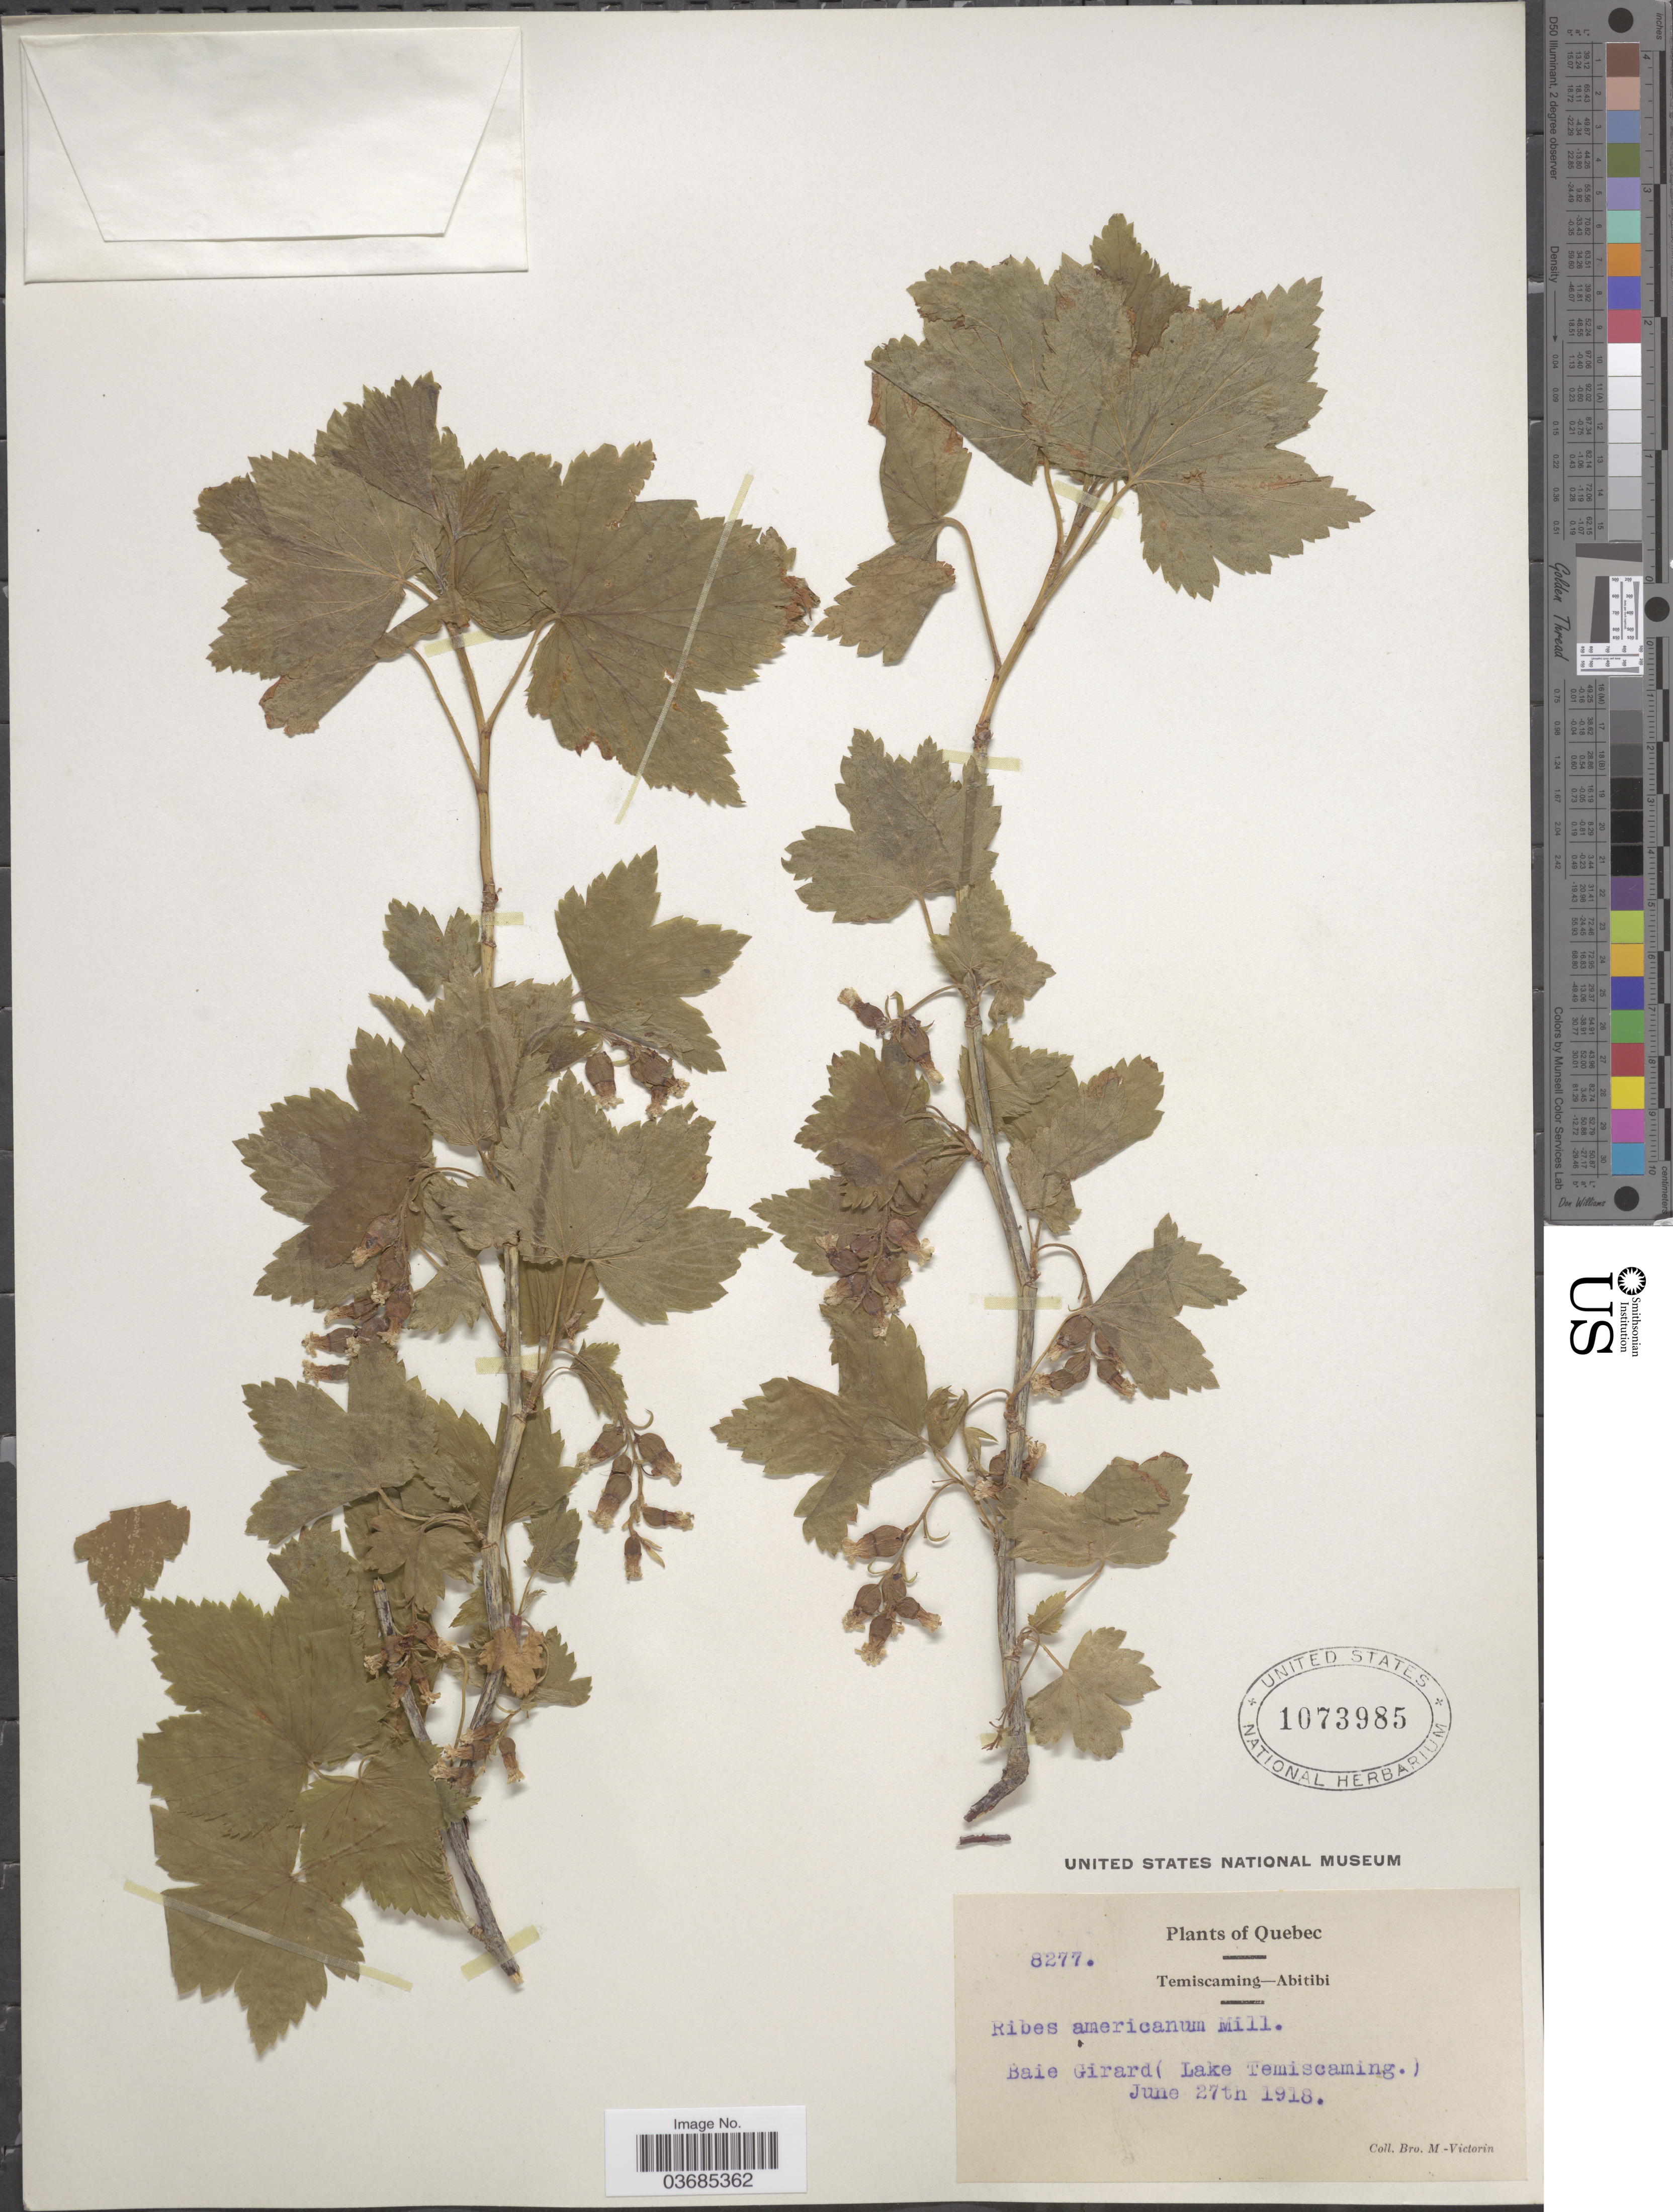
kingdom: Plantae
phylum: Tracheophyta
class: Magnoliopsida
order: Saxifragales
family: Grossulariaceae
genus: Ribes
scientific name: Ribes americanum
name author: Mill.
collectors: Fr. Marie-Victorin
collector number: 8277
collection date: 1918-06-27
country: Canada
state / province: Quebec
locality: Temiscaming-Abitibi. Baie Girard (Lake Temiscaming.).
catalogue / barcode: US 1073985